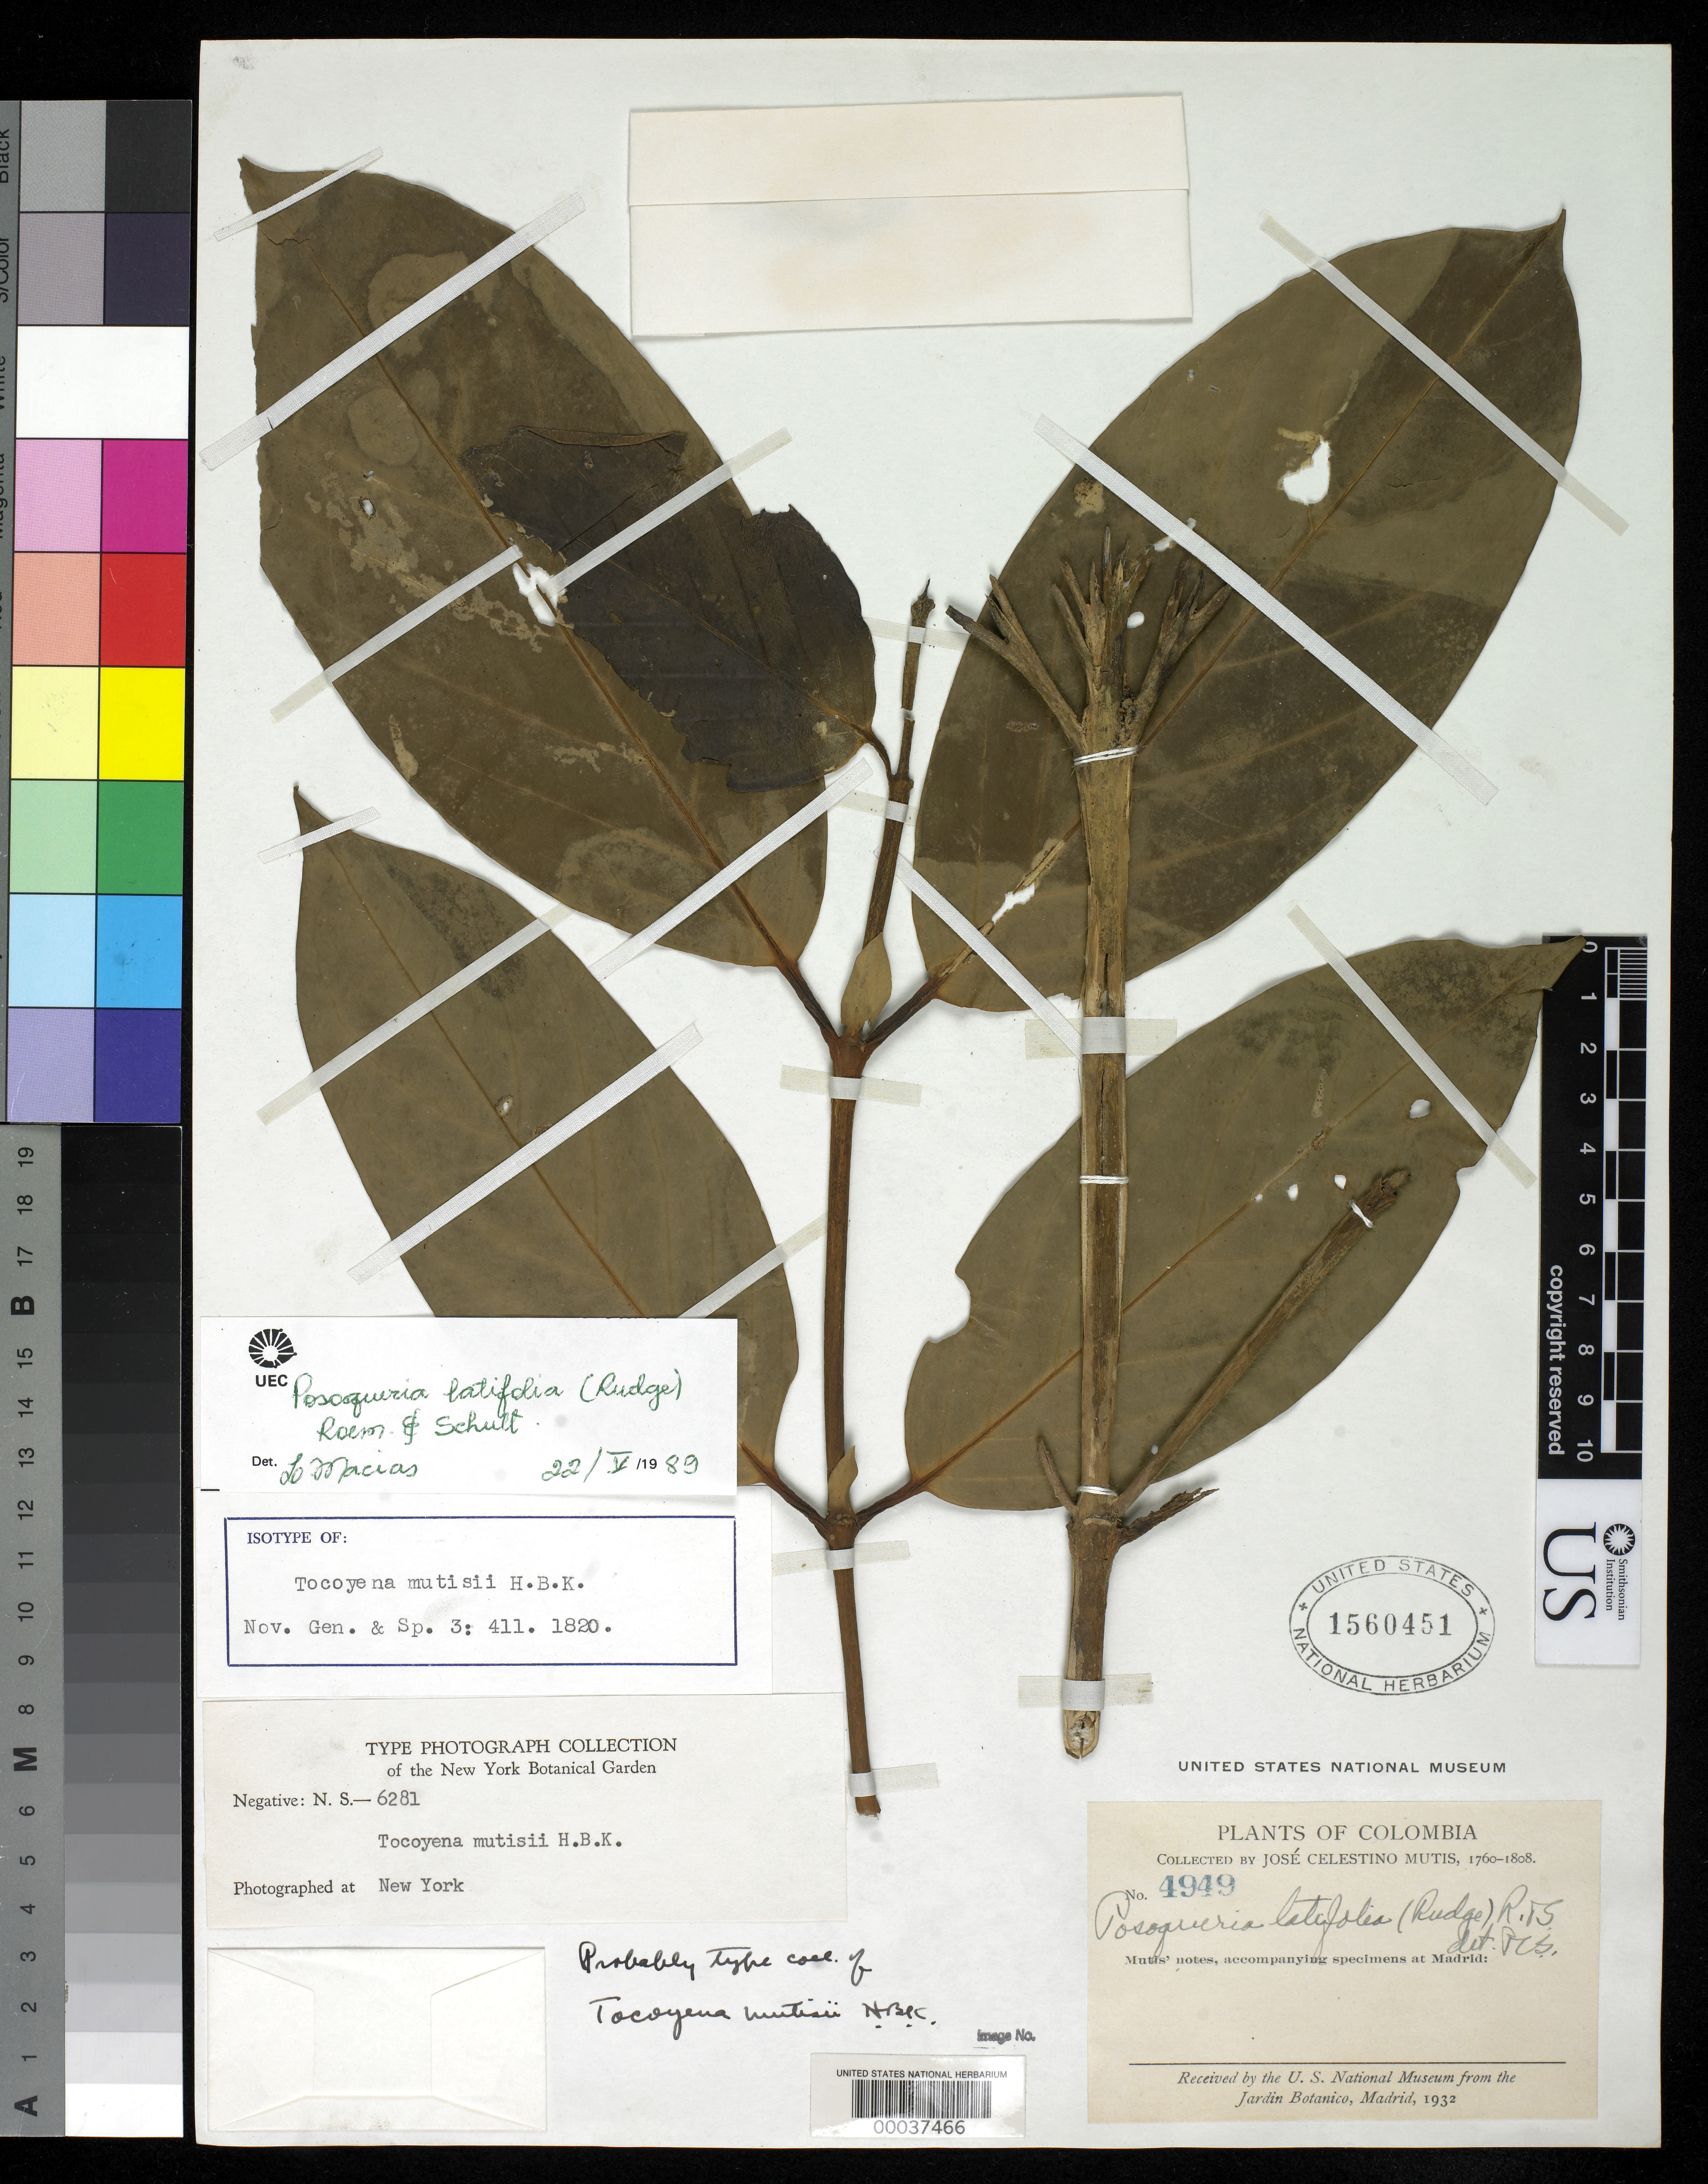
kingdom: Plantae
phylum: Tracheophyta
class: Magnoliopsida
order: Gentianales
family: Rubiaceae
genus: Tocoyena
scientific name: Tocoyena mutisii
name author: Kunth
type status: Isotype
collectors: J. C. B. Mutis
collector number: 4949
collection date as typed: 1760 to -- --- 1808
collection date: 1760/1808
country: Colombia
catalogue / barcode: US 1560451